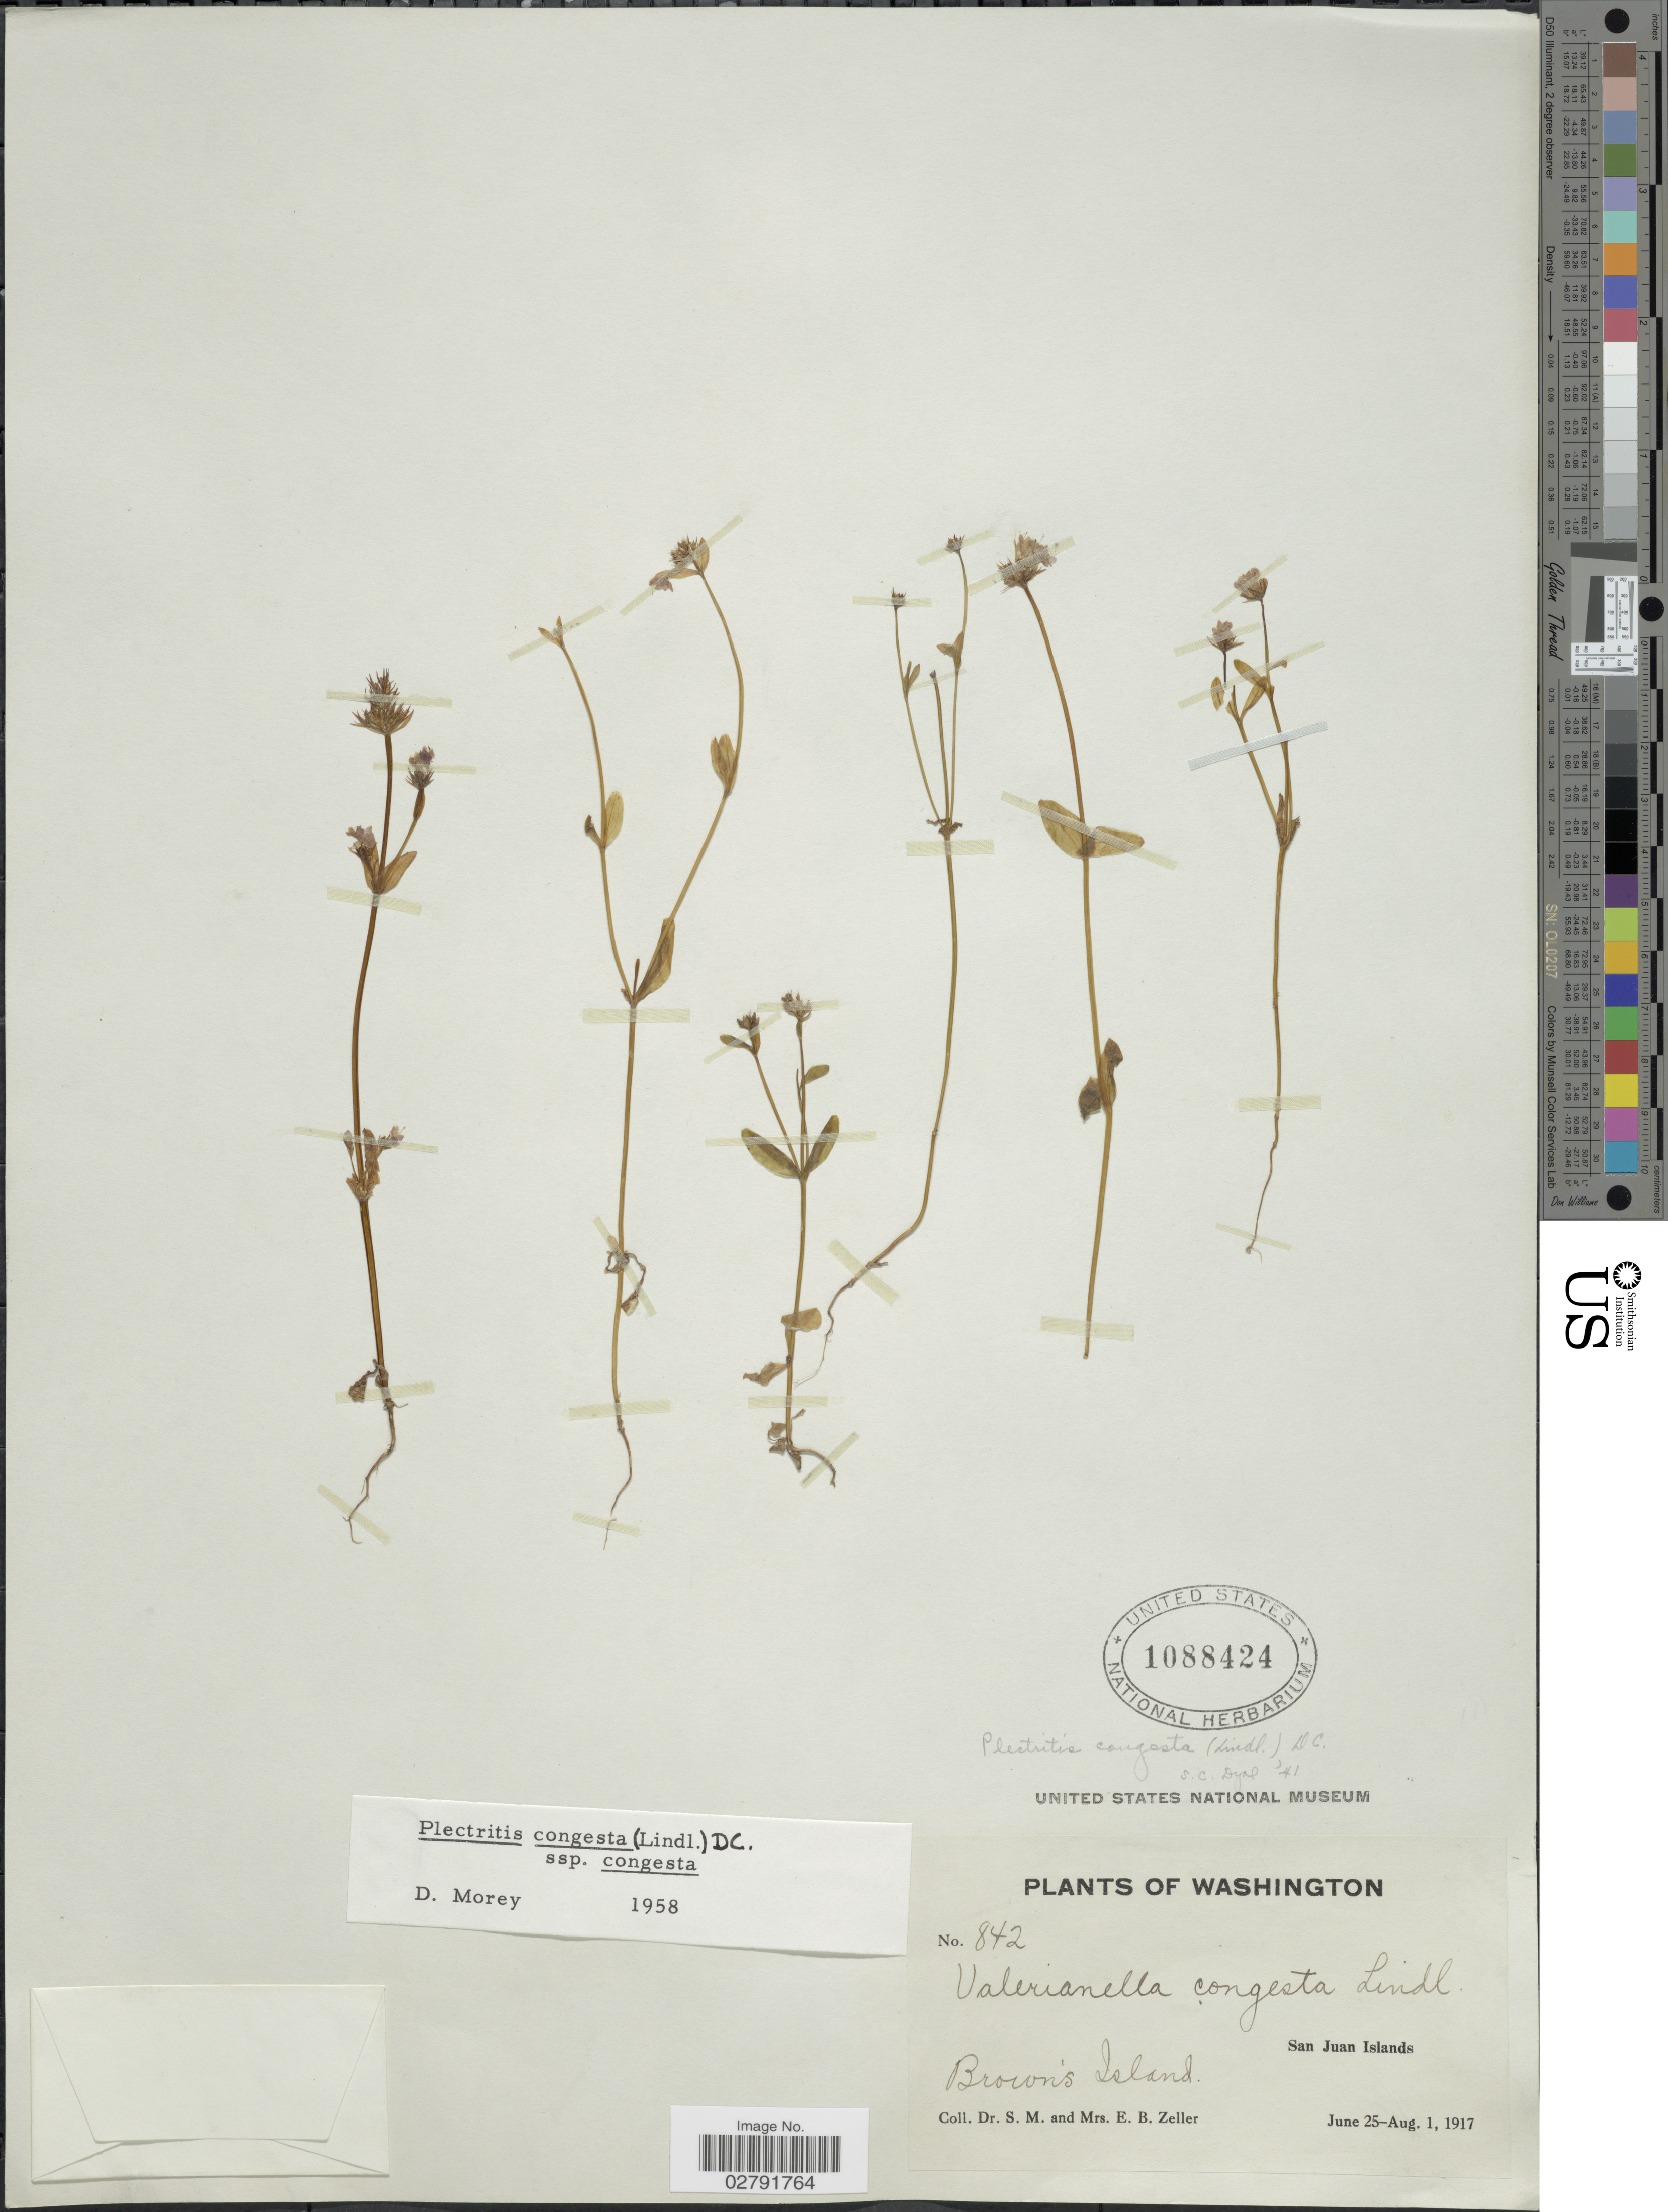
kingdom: Plantae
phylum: Tracheophyta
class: Magnoliopsida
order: Dipsacales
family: Caprifoliaceae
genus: Plectritis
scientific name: Plectritis congesta subsp. congesta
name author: (Lindl.) DC.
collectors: S. Zeller & E. Zeller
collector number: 842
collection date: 1917-06-25/1917-08-01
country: United States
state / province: Washington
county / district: San Juan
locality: San Juan Islands. Brown's Island.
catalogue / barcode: US 1088424